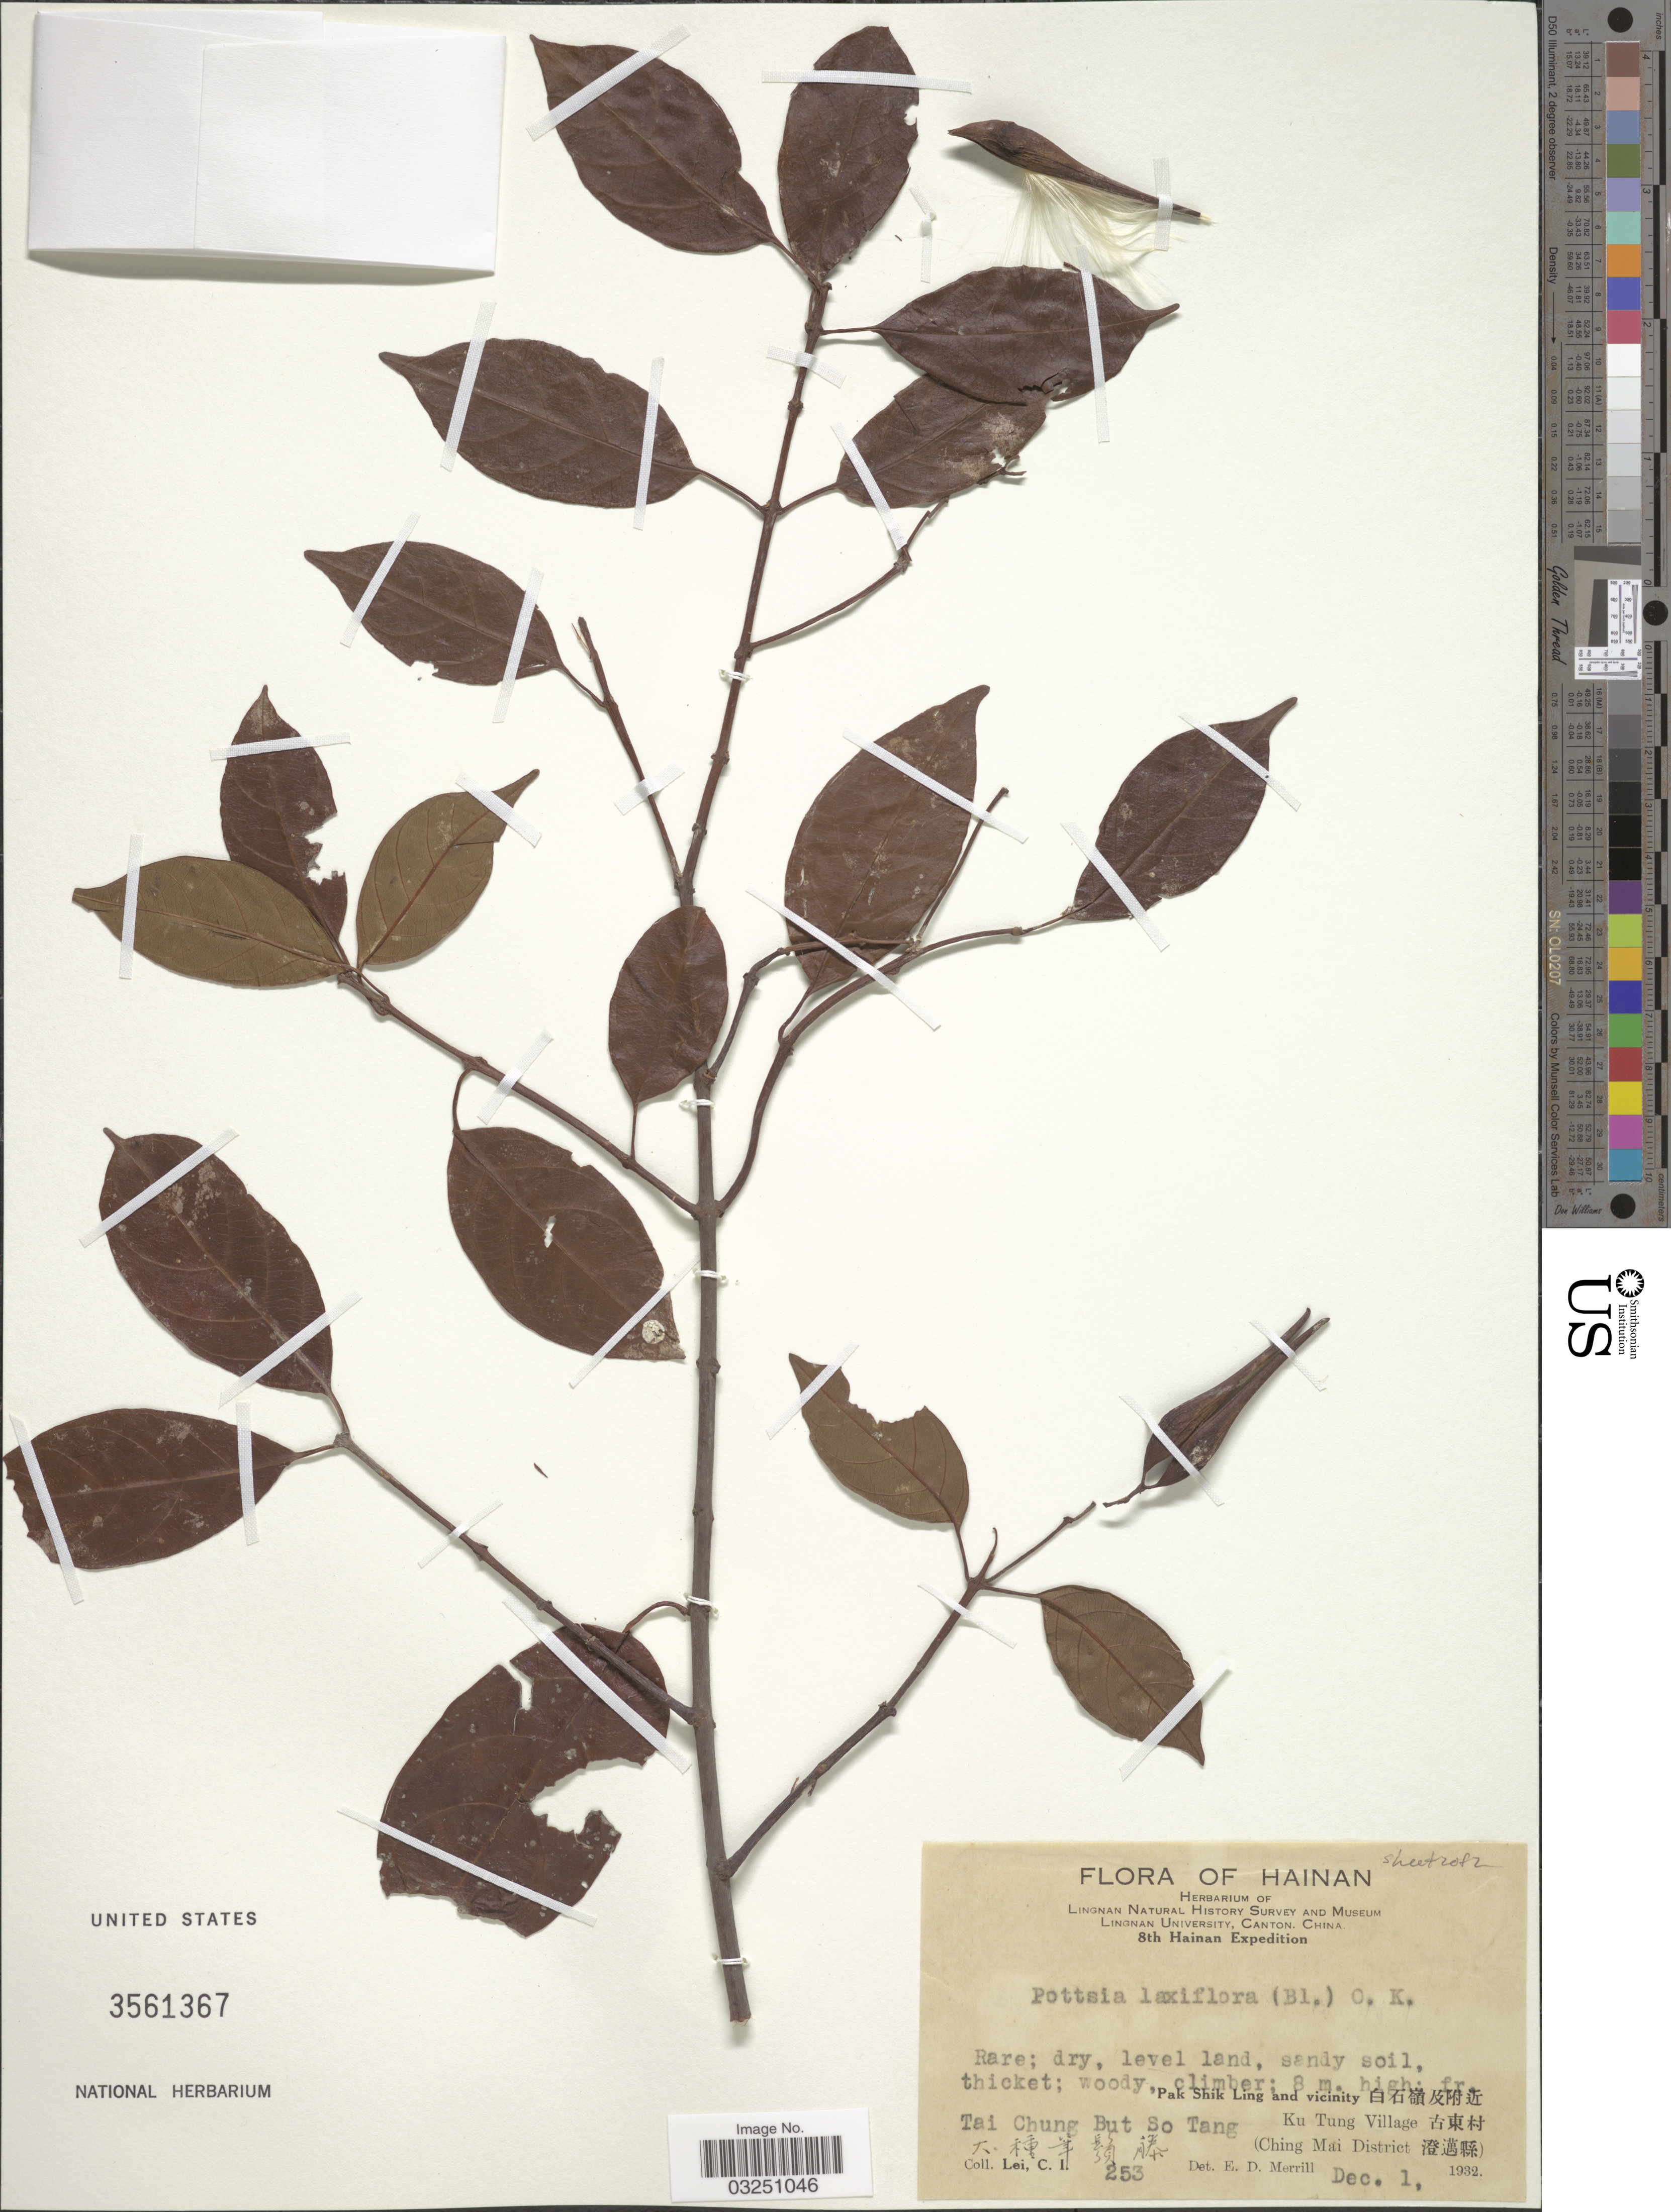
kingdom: Plantae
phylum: Tracheophyta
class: Magnoliopsida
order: Gentianales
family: Apocynaceae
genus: Pottsia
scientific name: Pottsia laxiflora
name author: (Blume) Kuntze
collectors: C. I. Lei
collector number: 253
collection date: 1932-12-01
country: China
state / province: Hainan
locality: Pak Shik Ling and vicinity X, Tai Chung But So Tang, Ku Tung Village X, (Ching Mai District X).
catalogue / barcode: US 3561367